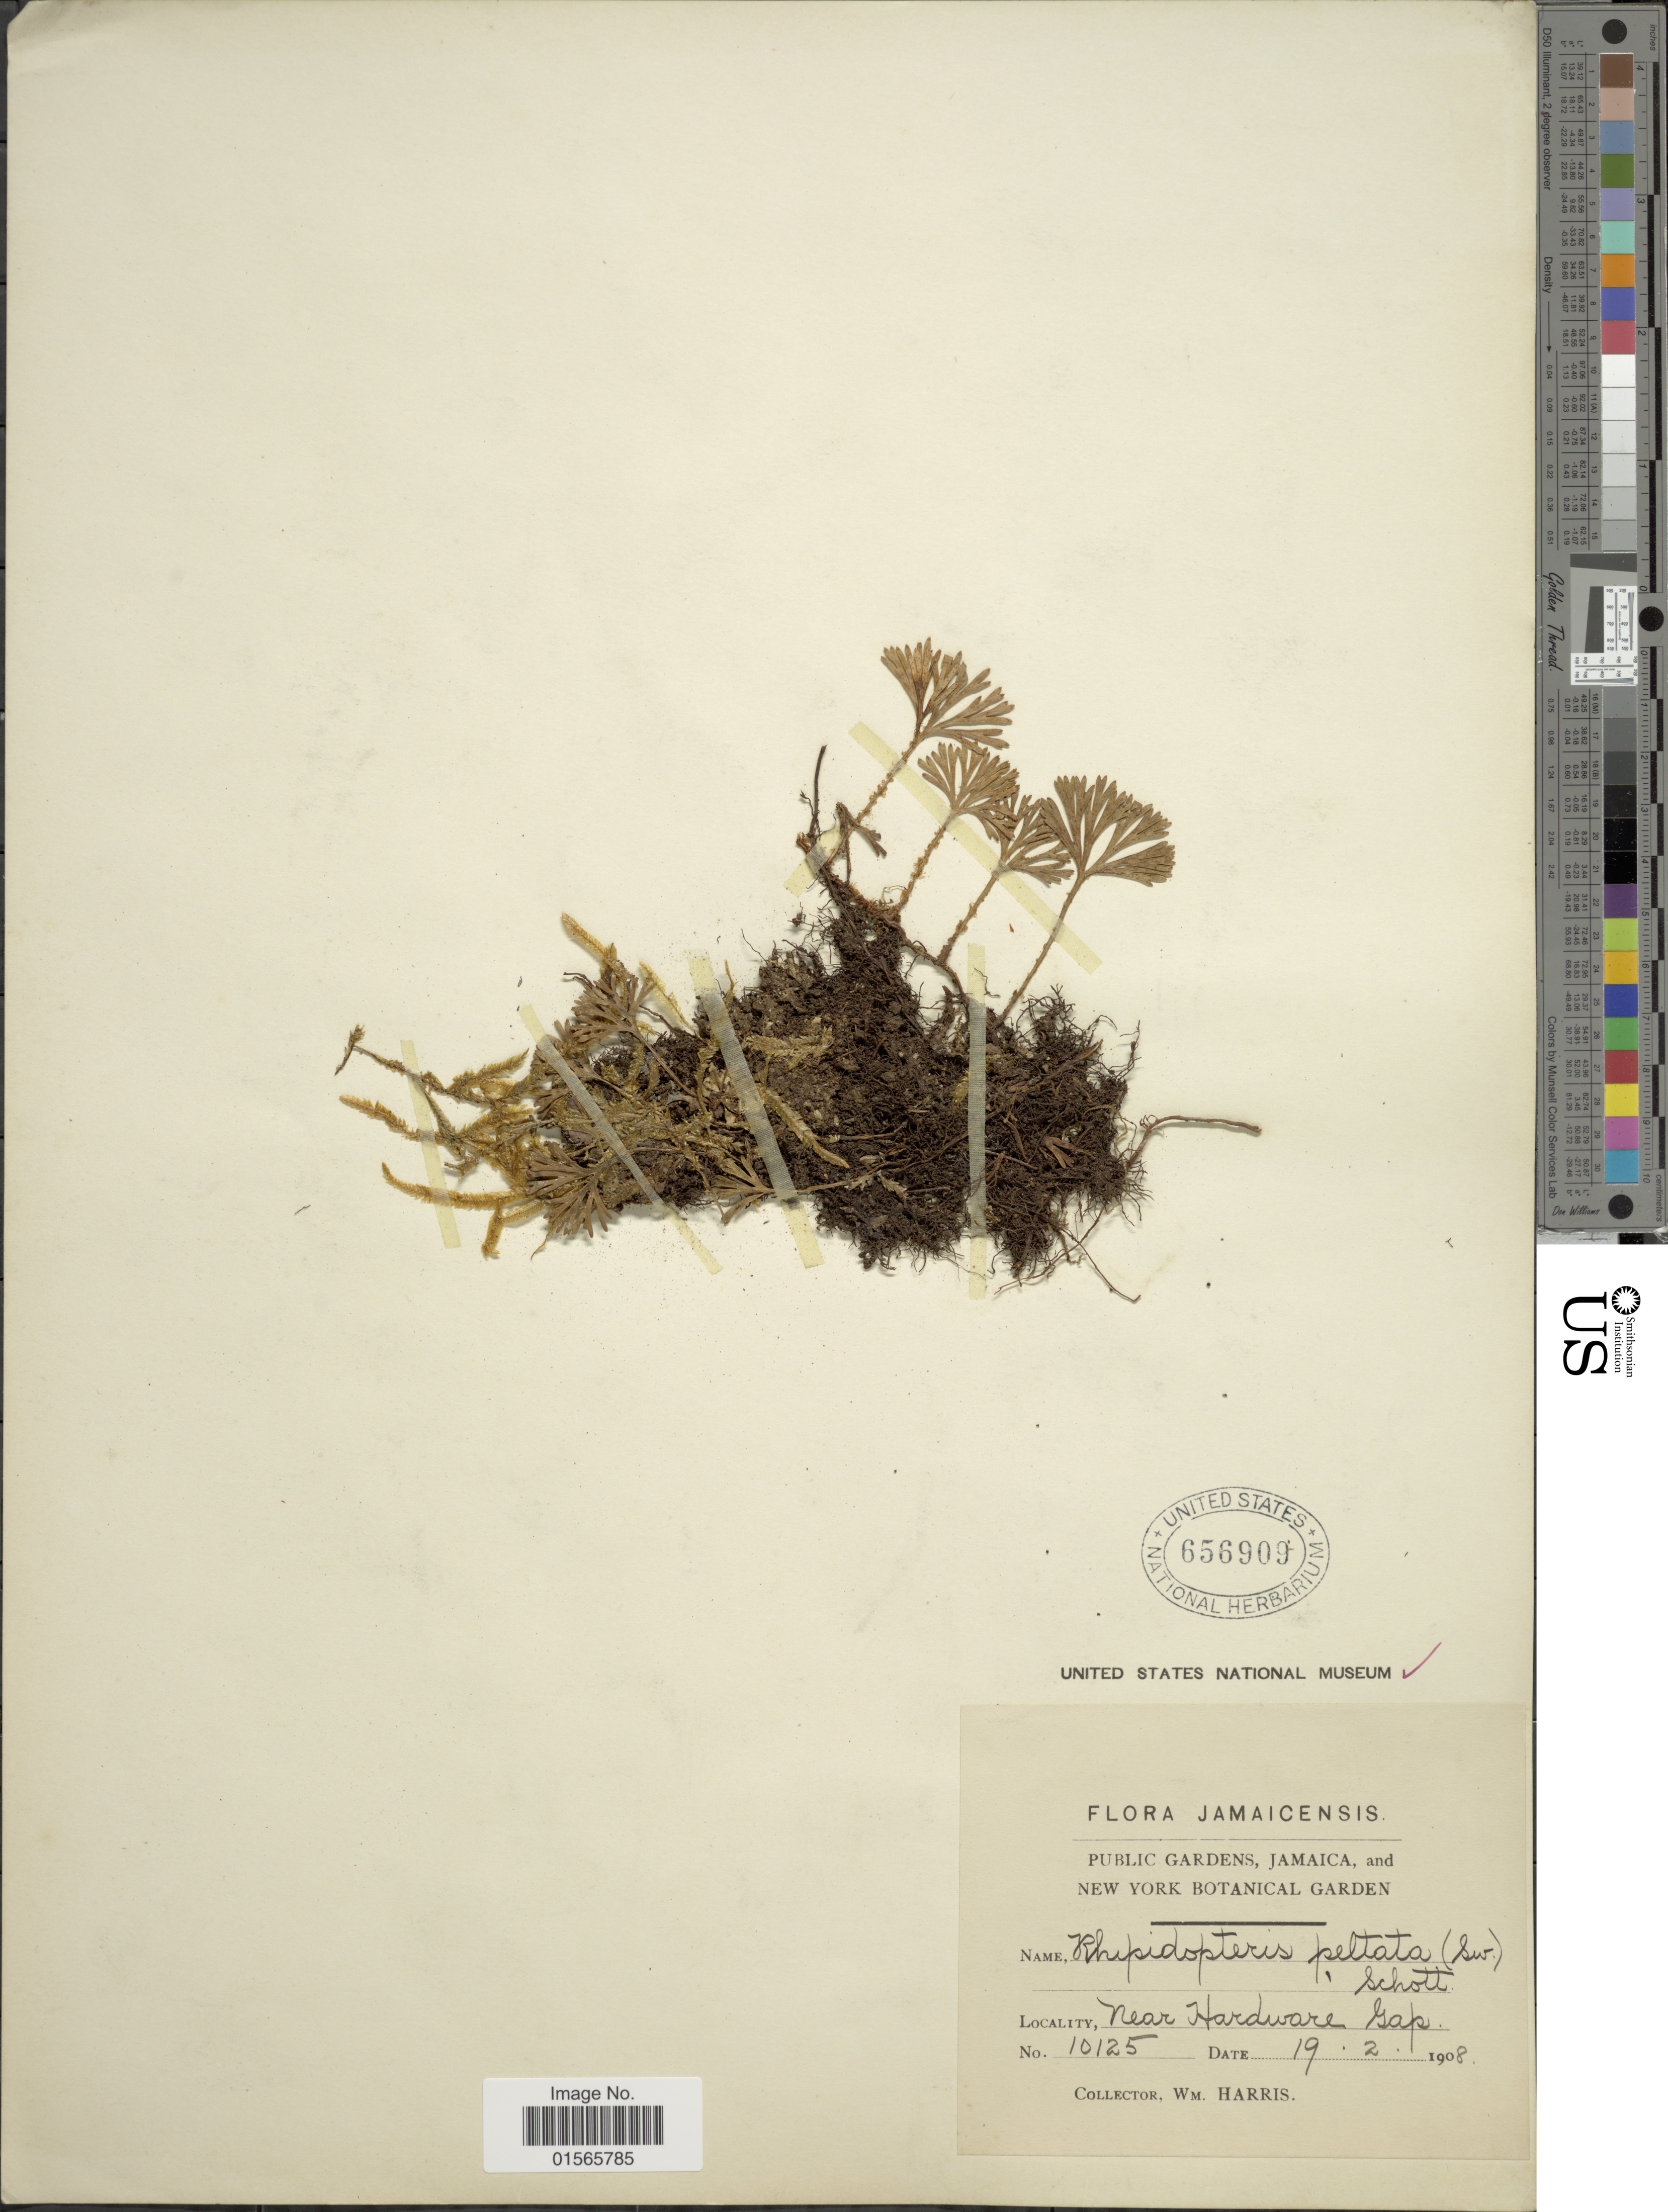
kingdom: Plantae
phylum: Tracheophyta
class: Polypodiopsida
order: Polypodiales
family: Dryopteridaceae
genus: Elaphoglossum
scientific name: Elaphoglossum peltatum f. peltatum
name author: (Sw.) Urb.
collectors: W. Harris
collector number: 10125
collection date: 1908-02-19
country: Jamaica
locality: Near Hardware Gap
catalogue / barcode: US 656909